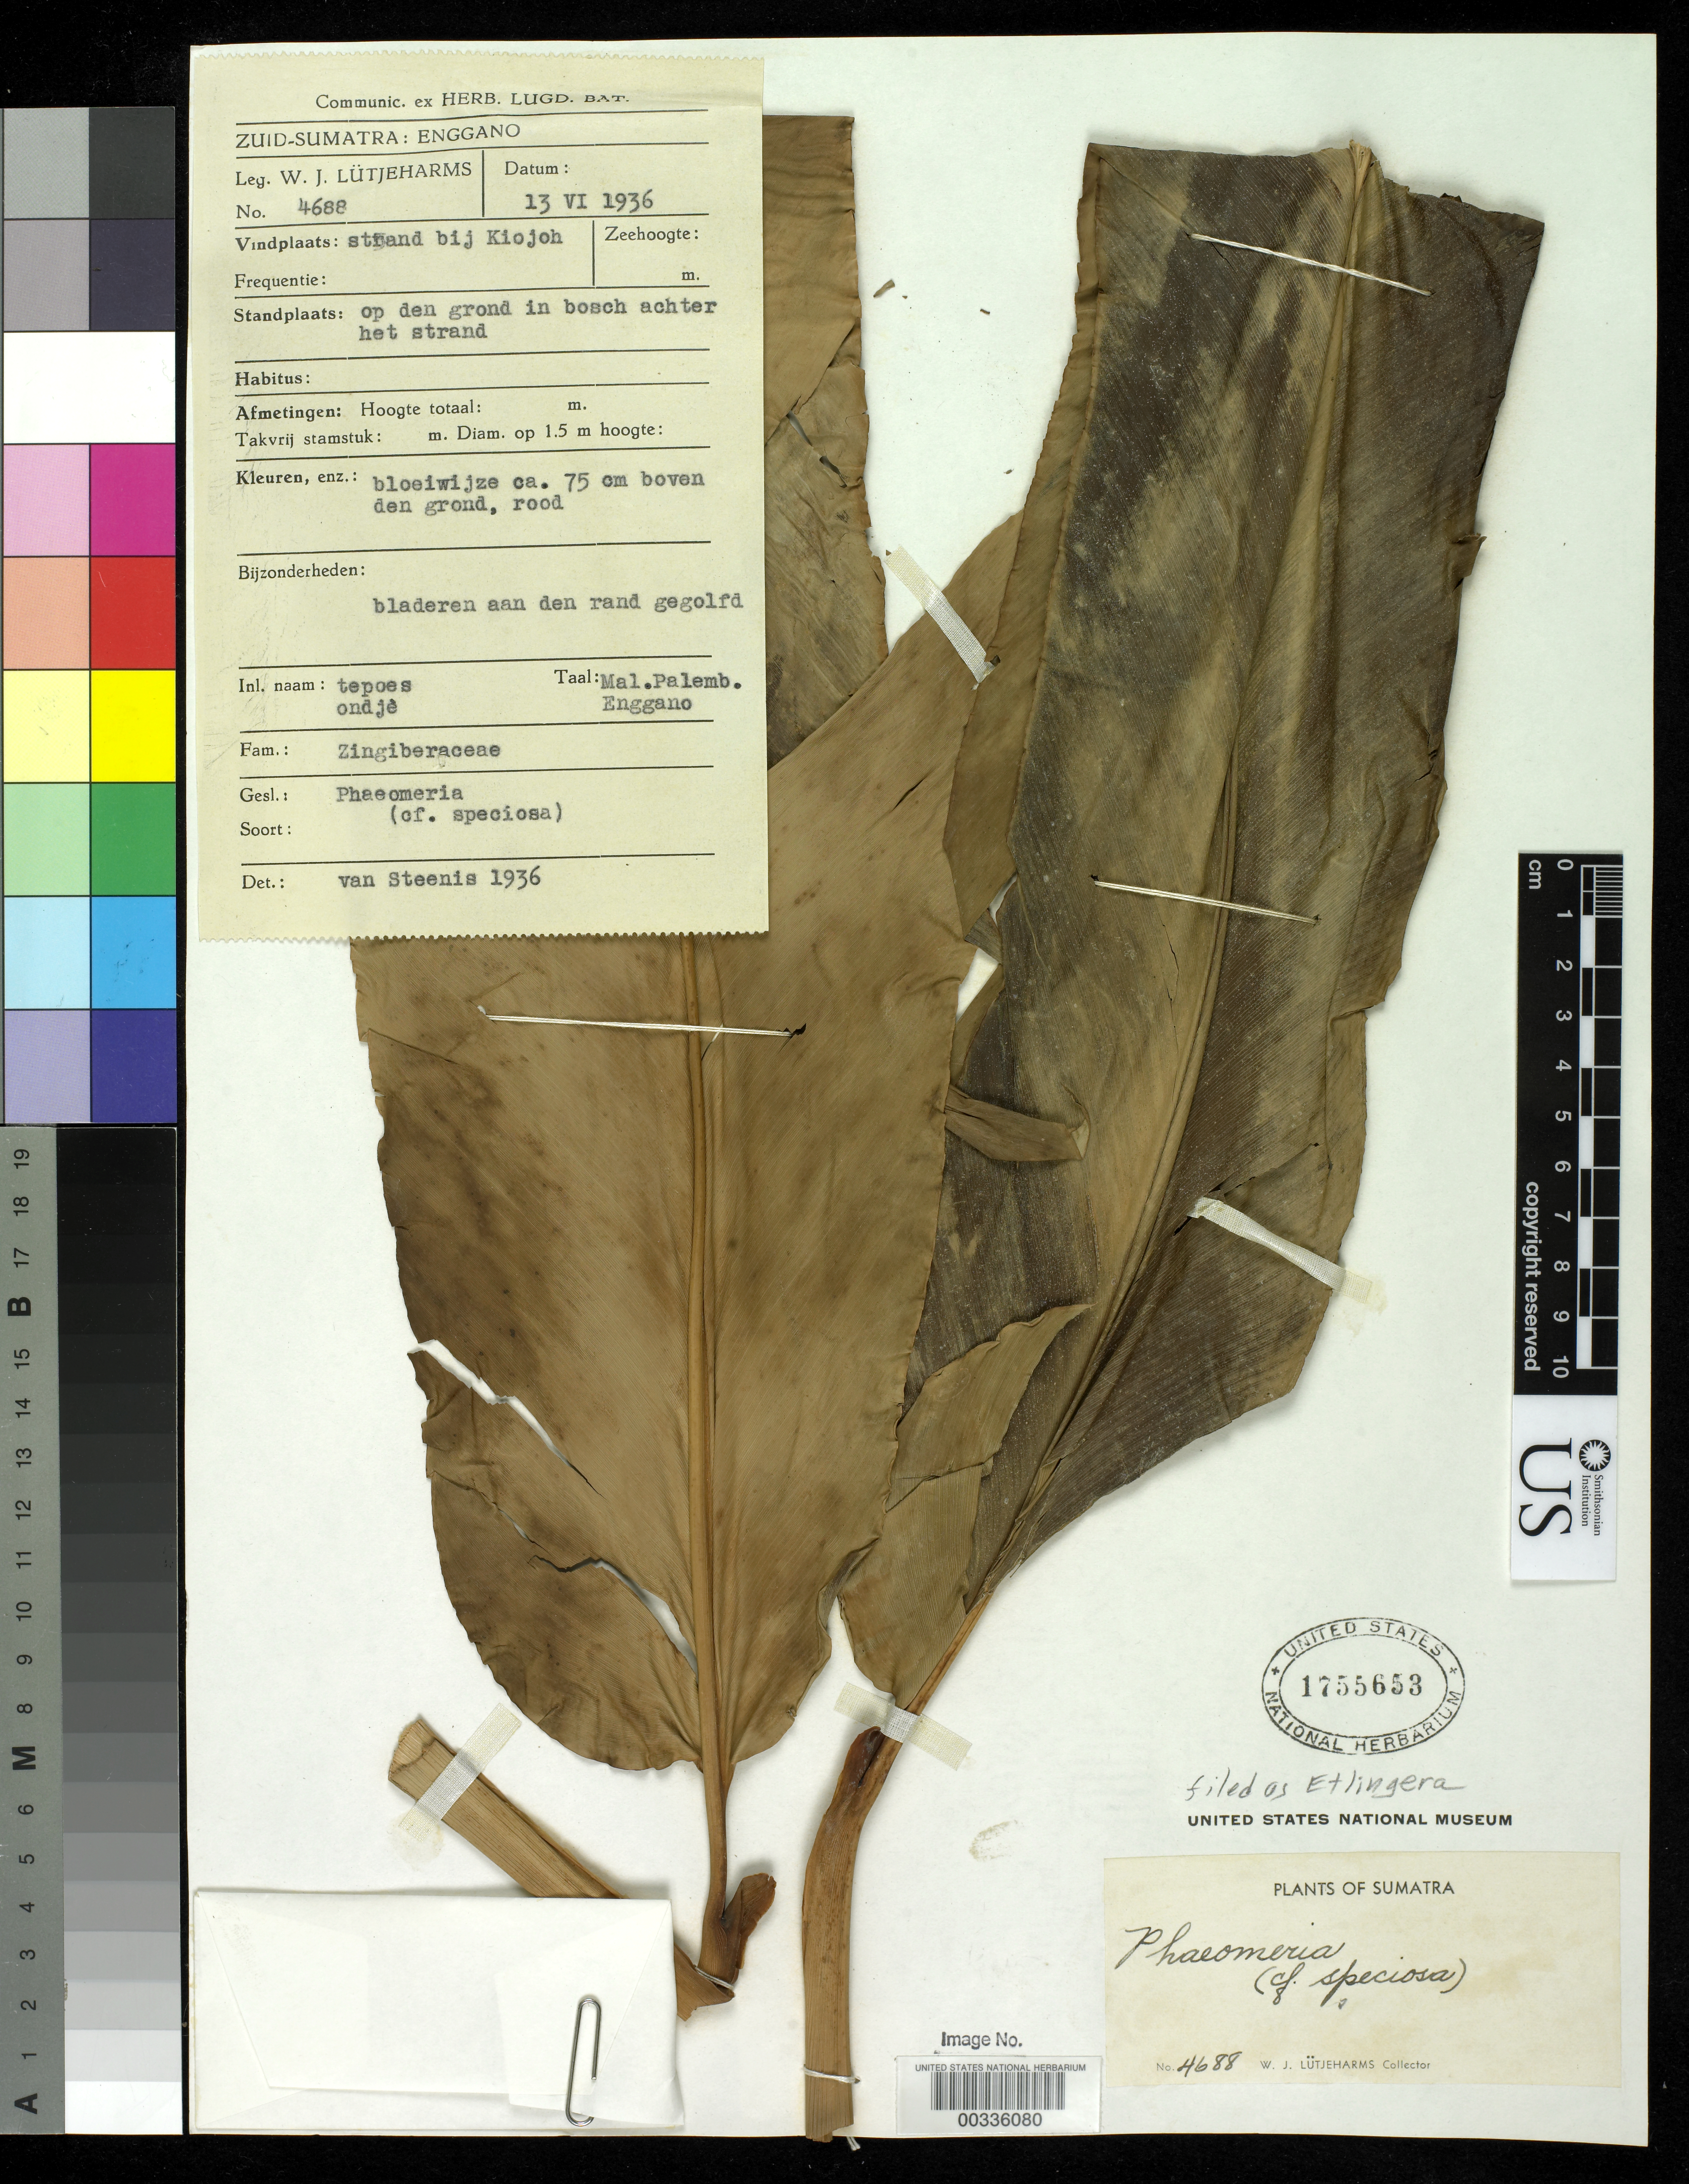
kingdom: Plantae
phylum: Tracheophyta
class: Liliopsida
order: Zingiberales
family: Zingiberaceae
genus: Etlingera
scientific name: Etlingera elatior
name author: (Jack) R.M. Sm.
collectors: W. Lutjeharms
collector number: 4688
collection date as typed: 13 Jun 1936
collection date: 1936-06-13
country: Indonesia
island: Sumatra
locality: Zuid-sumatra: enggano, mal. palemb.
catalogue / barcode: US 1755653